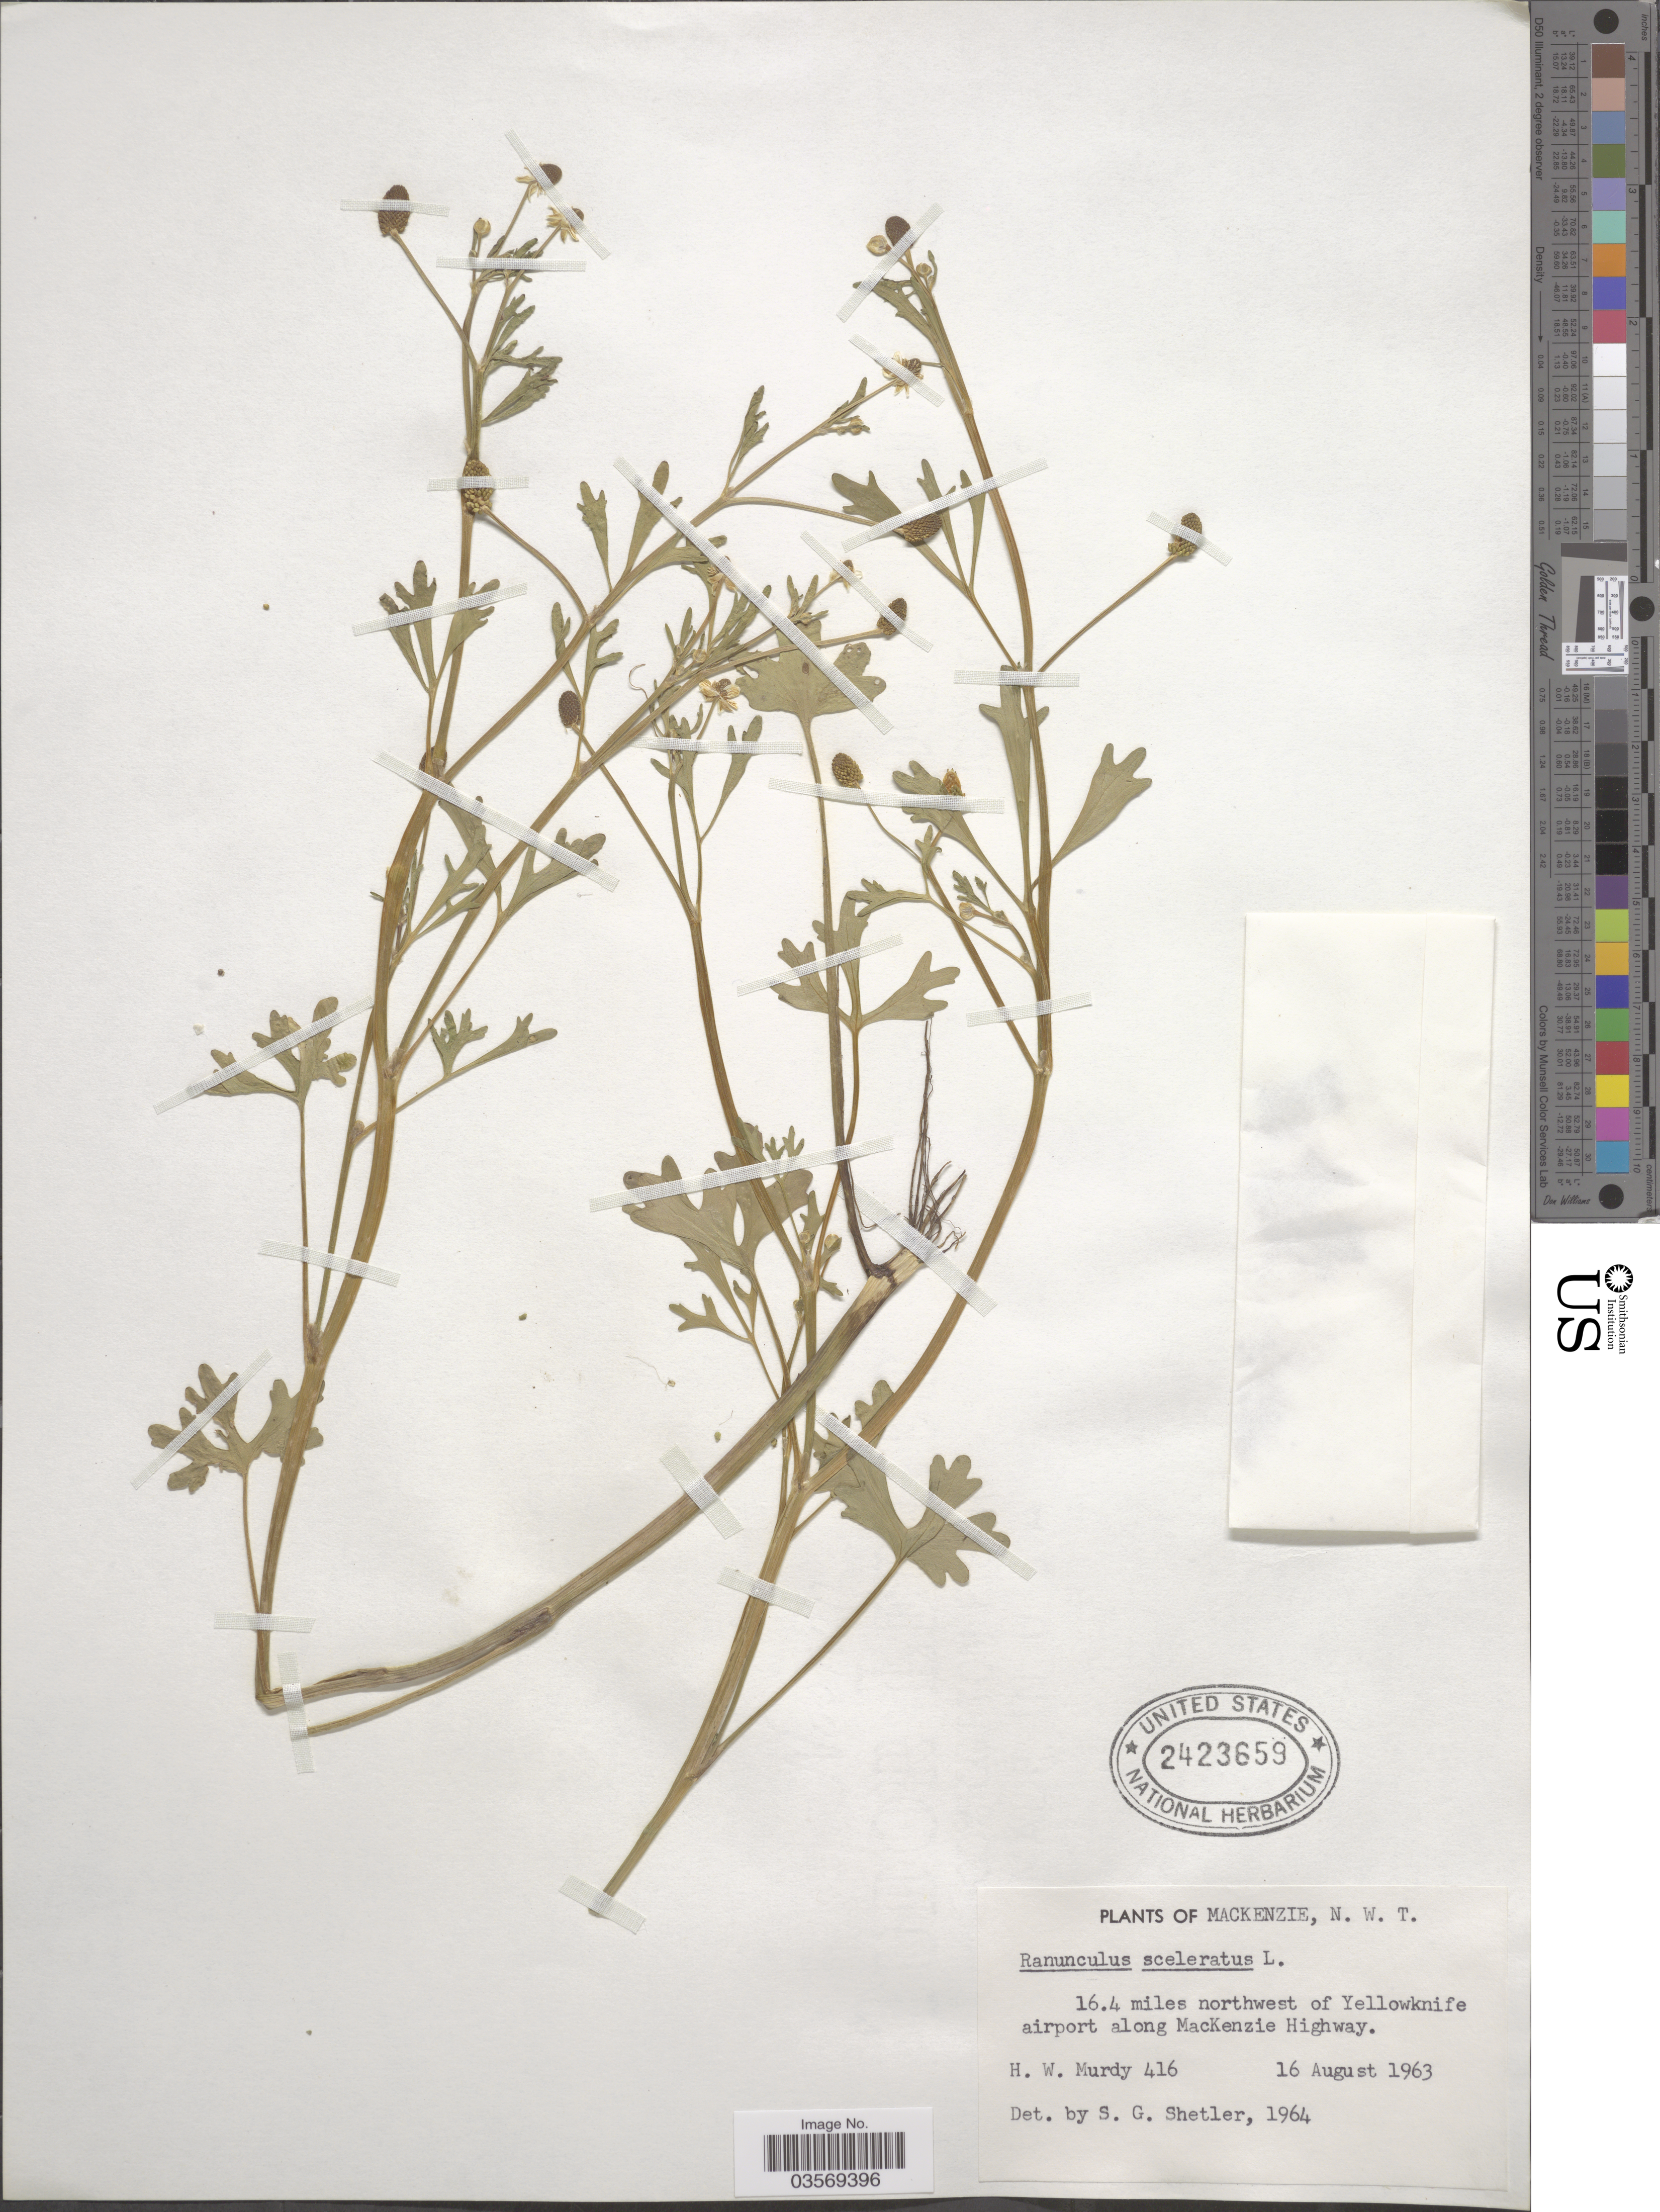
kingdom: Plantae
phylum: Tracheophyta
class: Magnoliopsida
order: Ranunculales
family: Ranunculaceae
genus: Ranunculus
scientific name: Ranunculus sceleratus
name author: L.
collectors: H. Murdy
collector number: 416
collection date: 1963-08-16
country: Canada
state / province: Northwest Territories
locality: Mackenzie. 16.4 miles northwest of Yellowknife airport along Mackenzie Highway.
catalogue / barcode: US 2423659